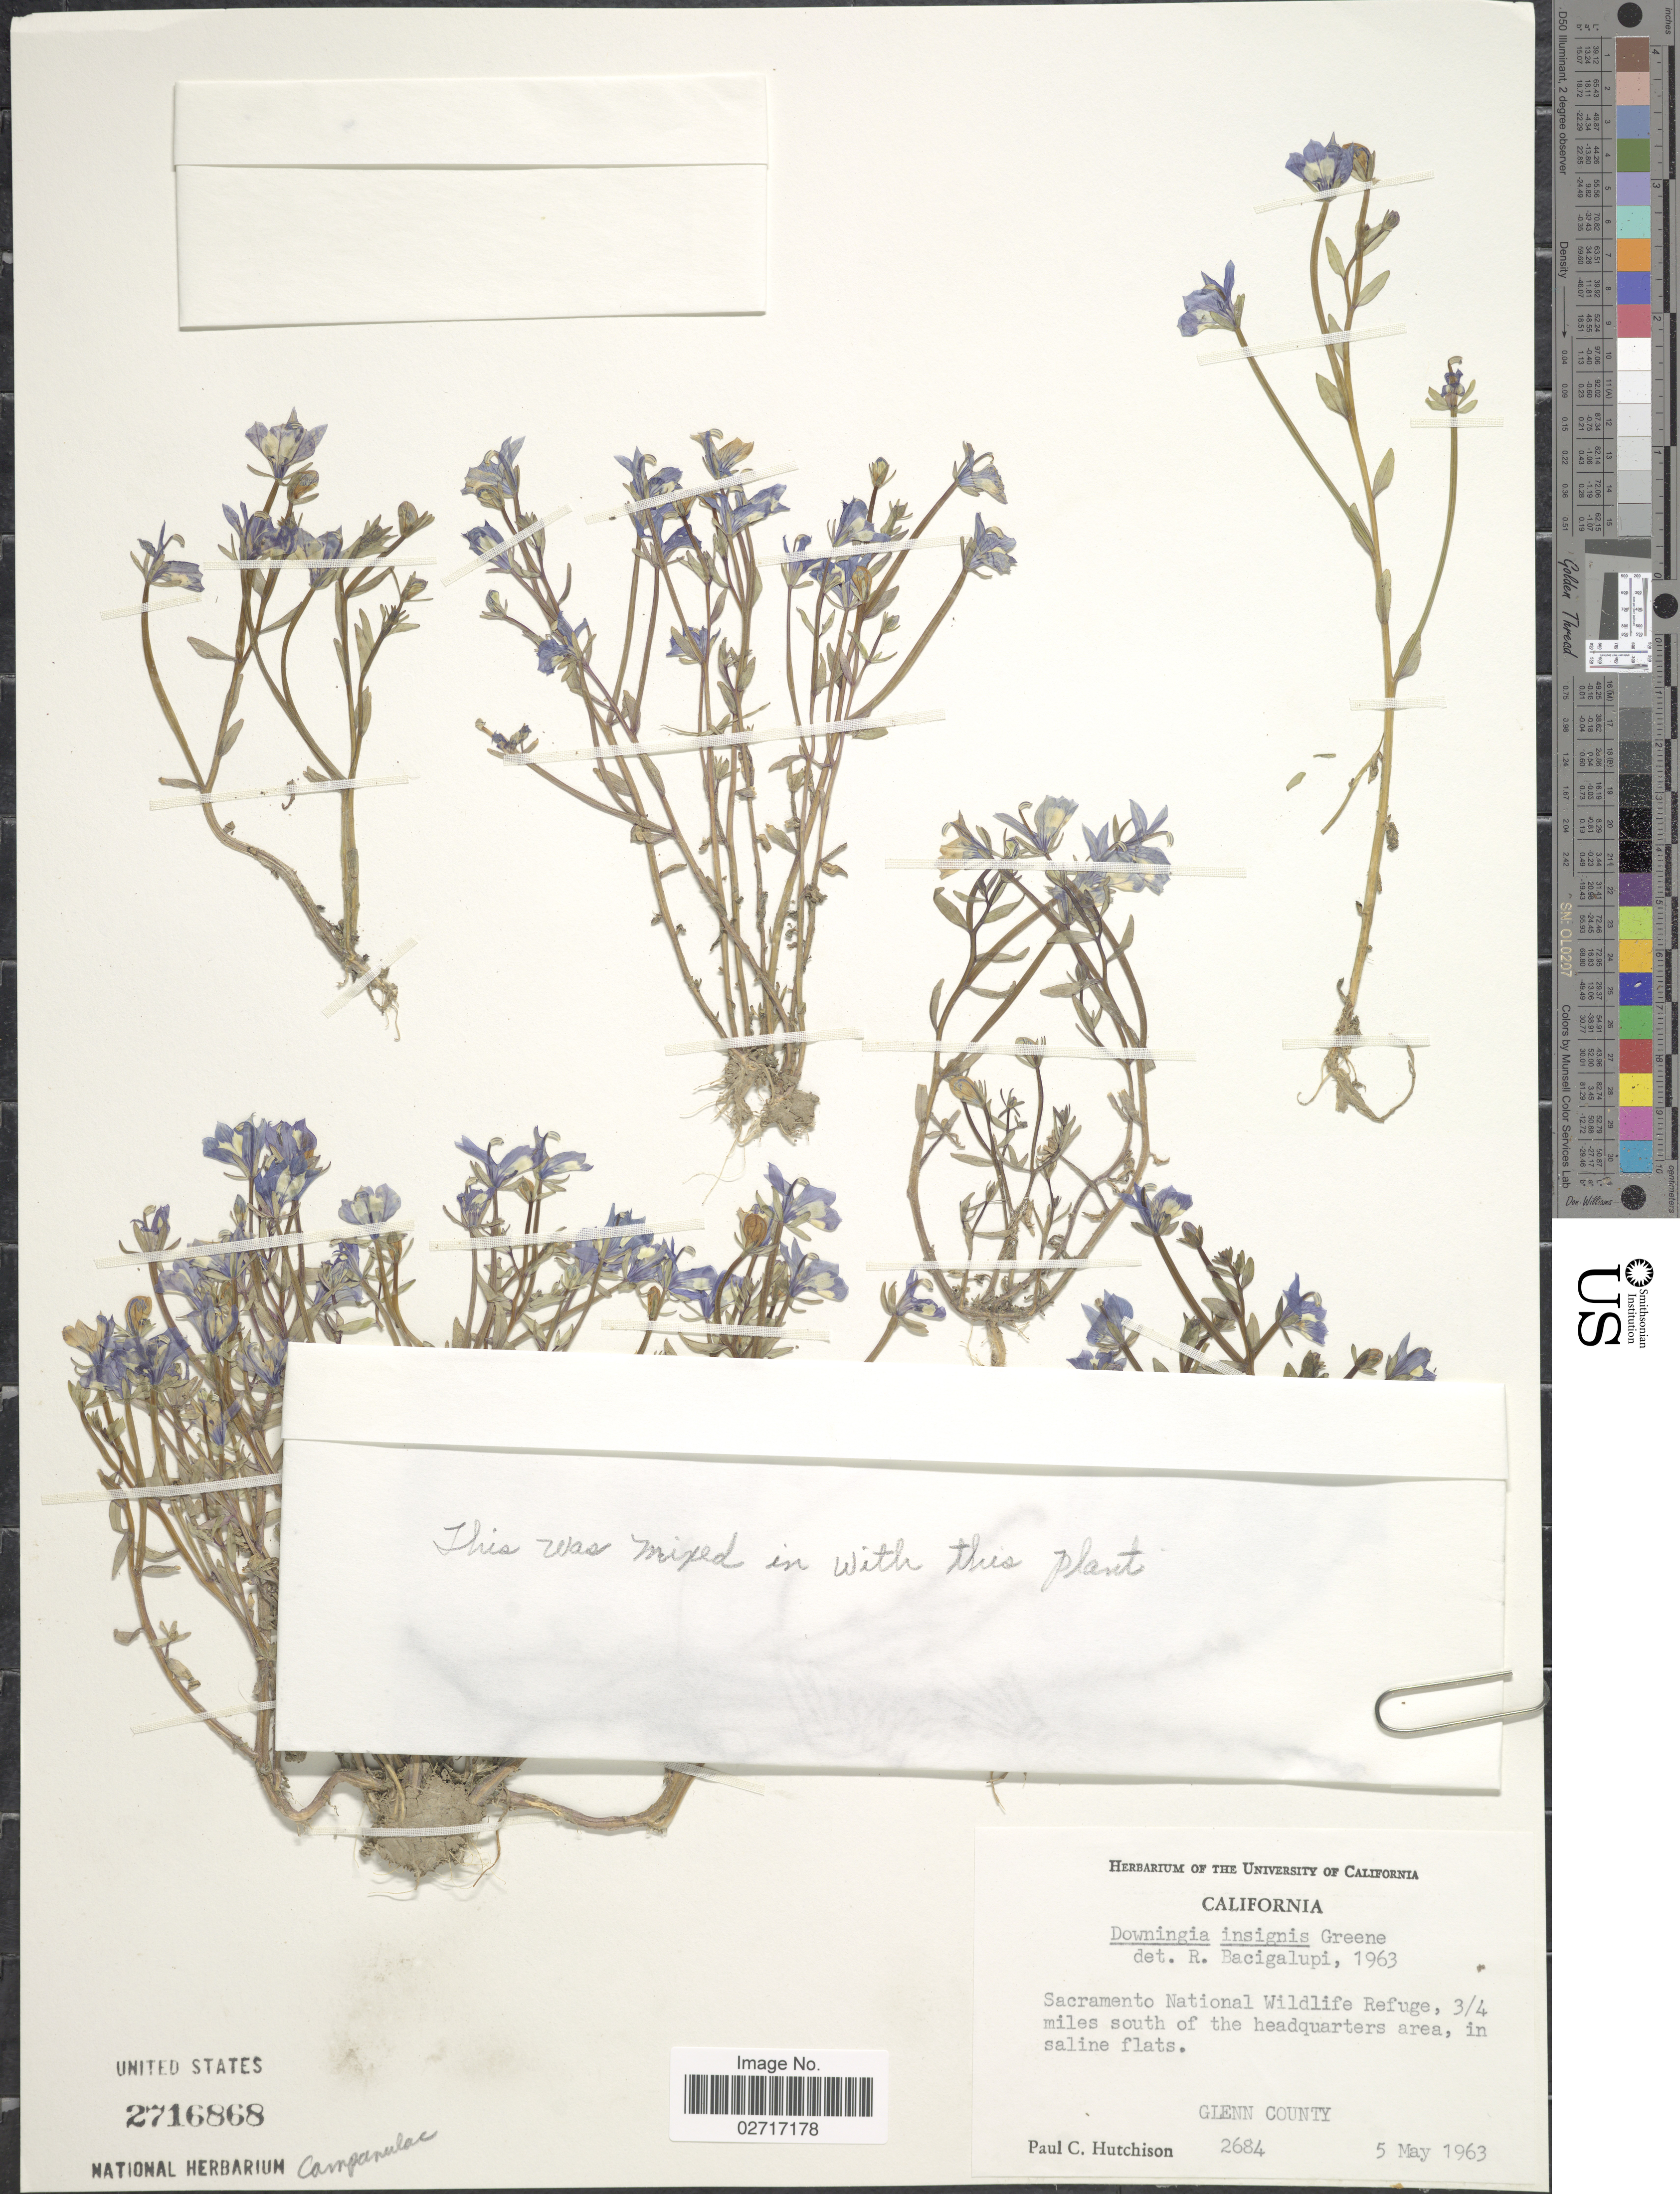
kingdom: Plantae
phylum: Tracheophyta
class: Magnoliopsida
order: Asterales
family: Campanulaceae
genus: Downingia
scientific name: Downingia insignis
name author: Greene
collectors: P. C. Hutchison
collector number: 2684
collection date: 1963-05-05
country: United States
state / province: California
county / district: Glenn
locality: Sacramento National Wildlife Refuge, 3/4 miles south of the headquarters aream in saline flats. Glenn County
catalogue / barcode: US 2716868